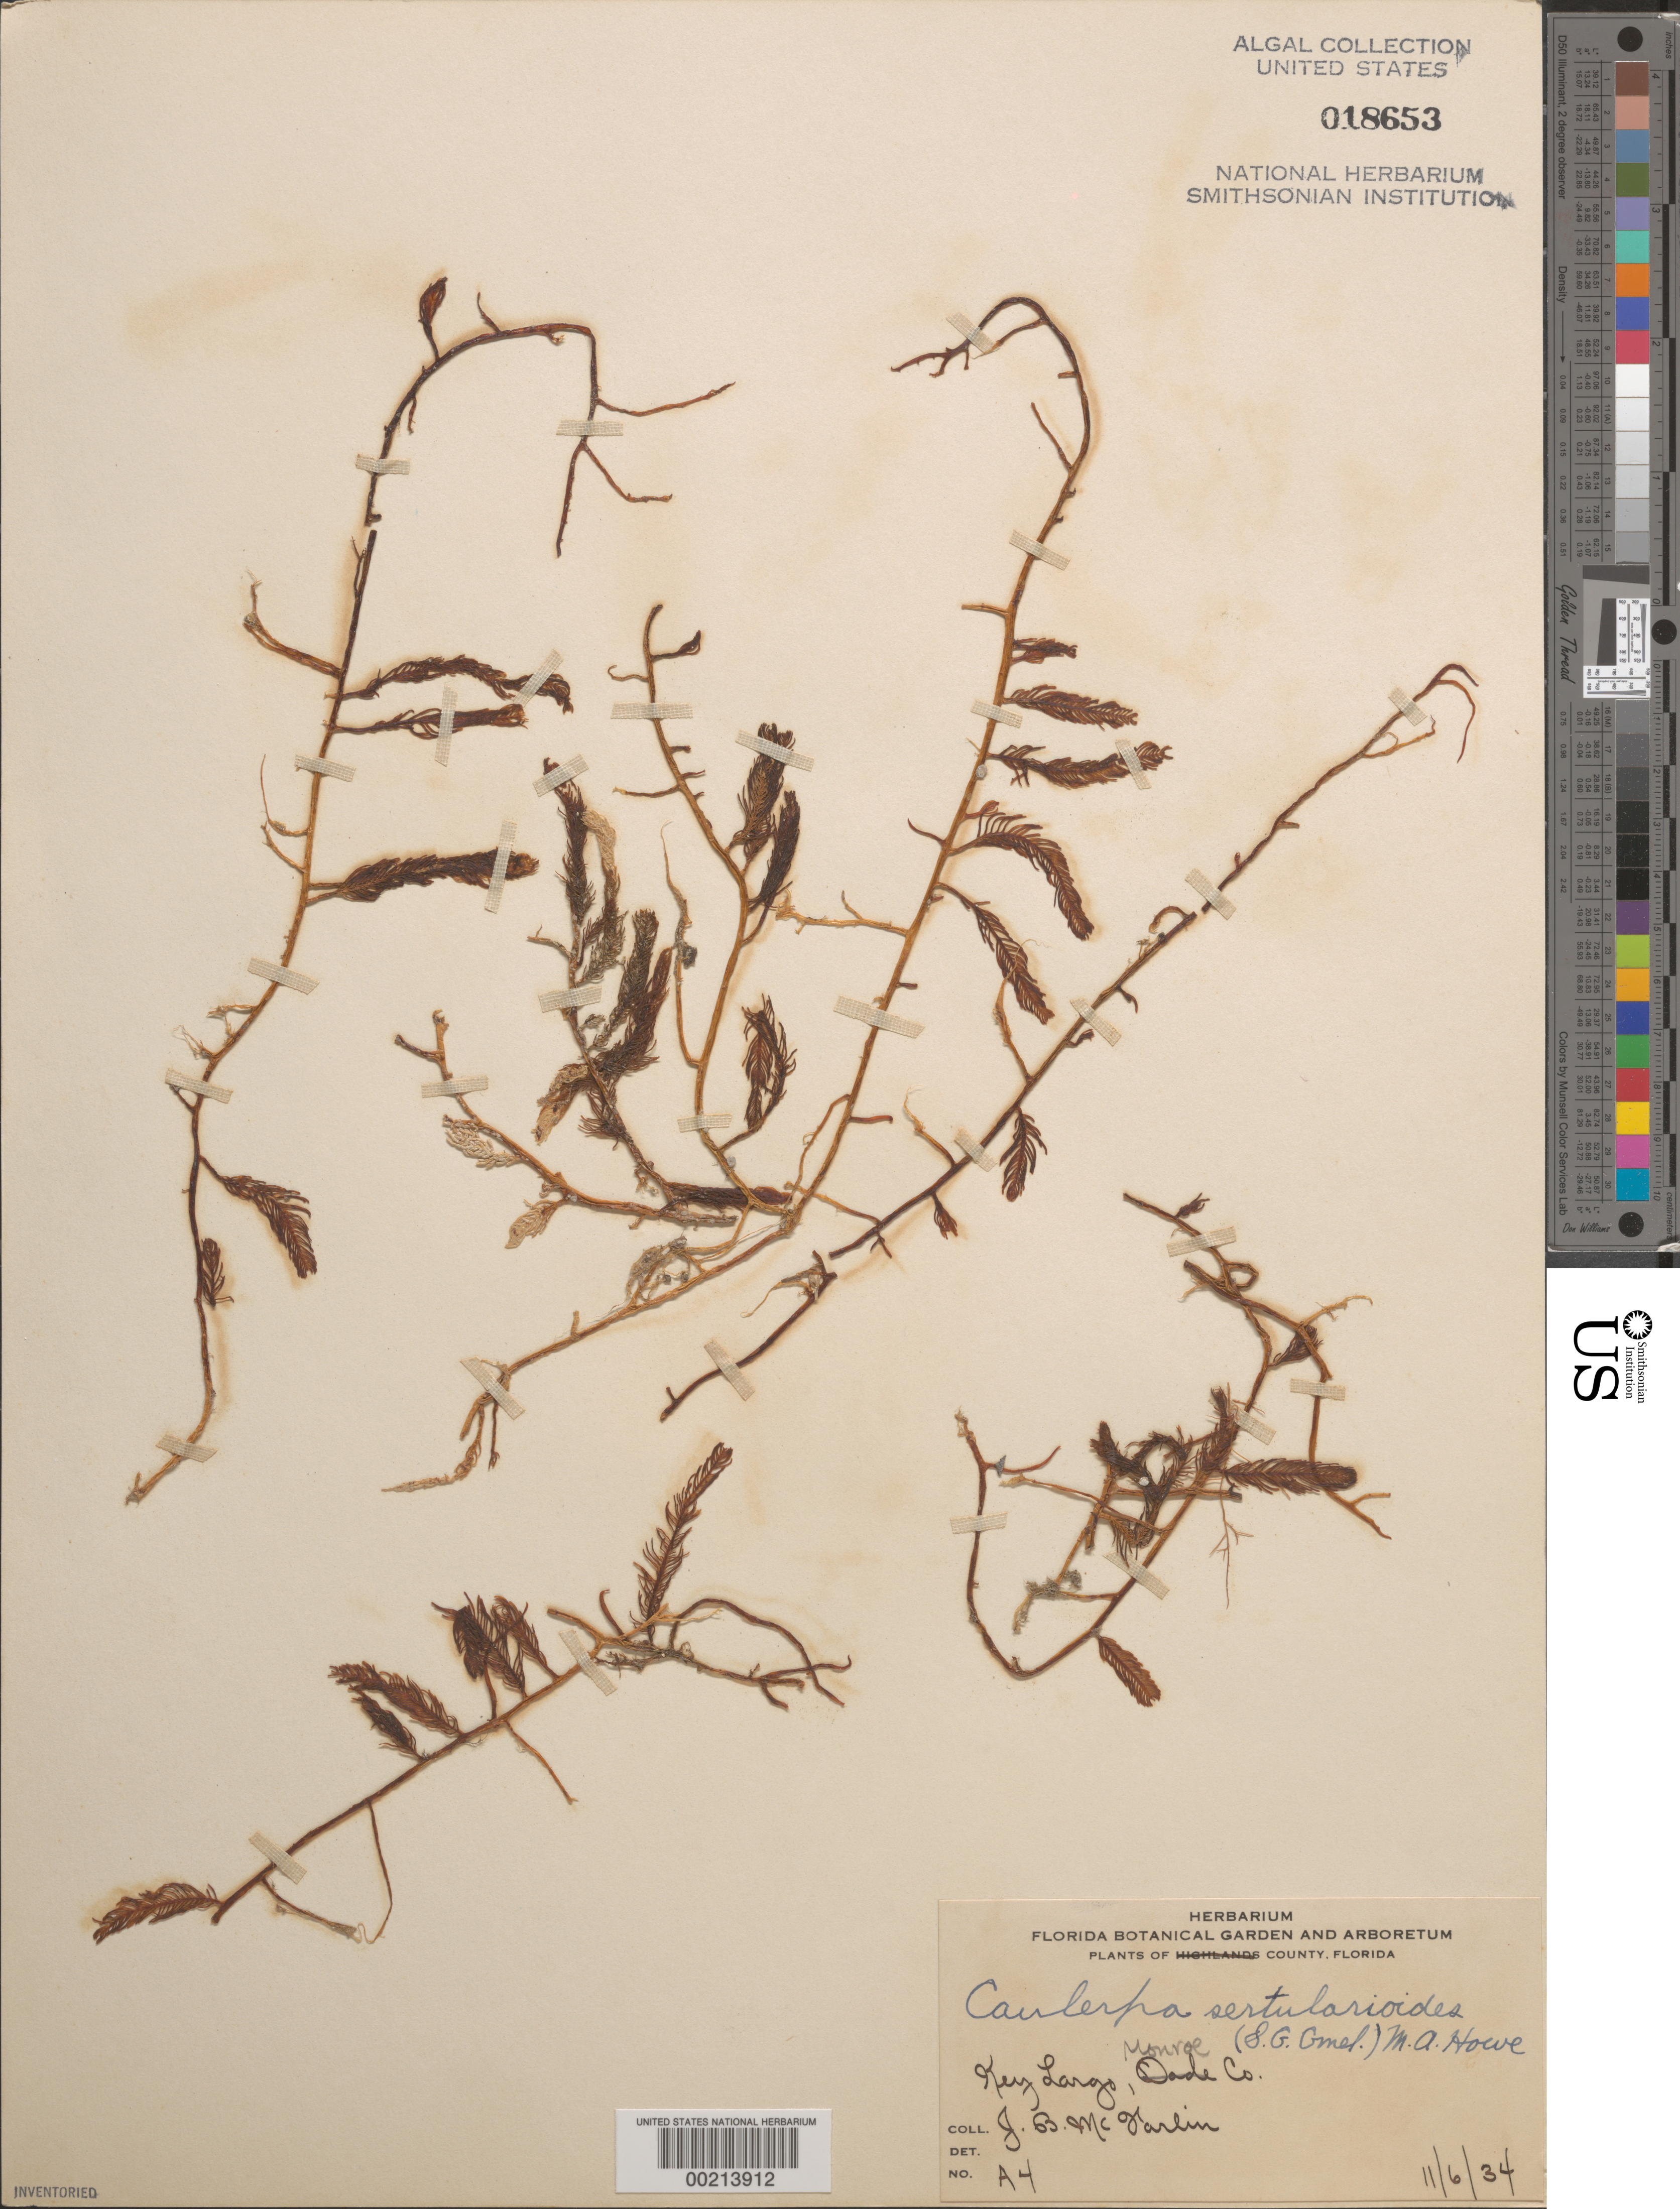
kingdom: Plantae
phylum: Chlorophyta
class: Ulvophyceae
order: Bryopsidales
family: Caulerpaceae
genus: Caulerpa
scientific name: Caulerpa sertularioides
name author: (S.G. Gmel.) M. Howe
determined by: Howe, M. A.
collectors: J. McFarlin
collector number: A4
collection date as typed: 06 Nov 1934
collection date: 1934-11-06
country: United States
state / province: Florida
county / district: Monroe County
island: Key Largo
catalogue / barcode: US 18653